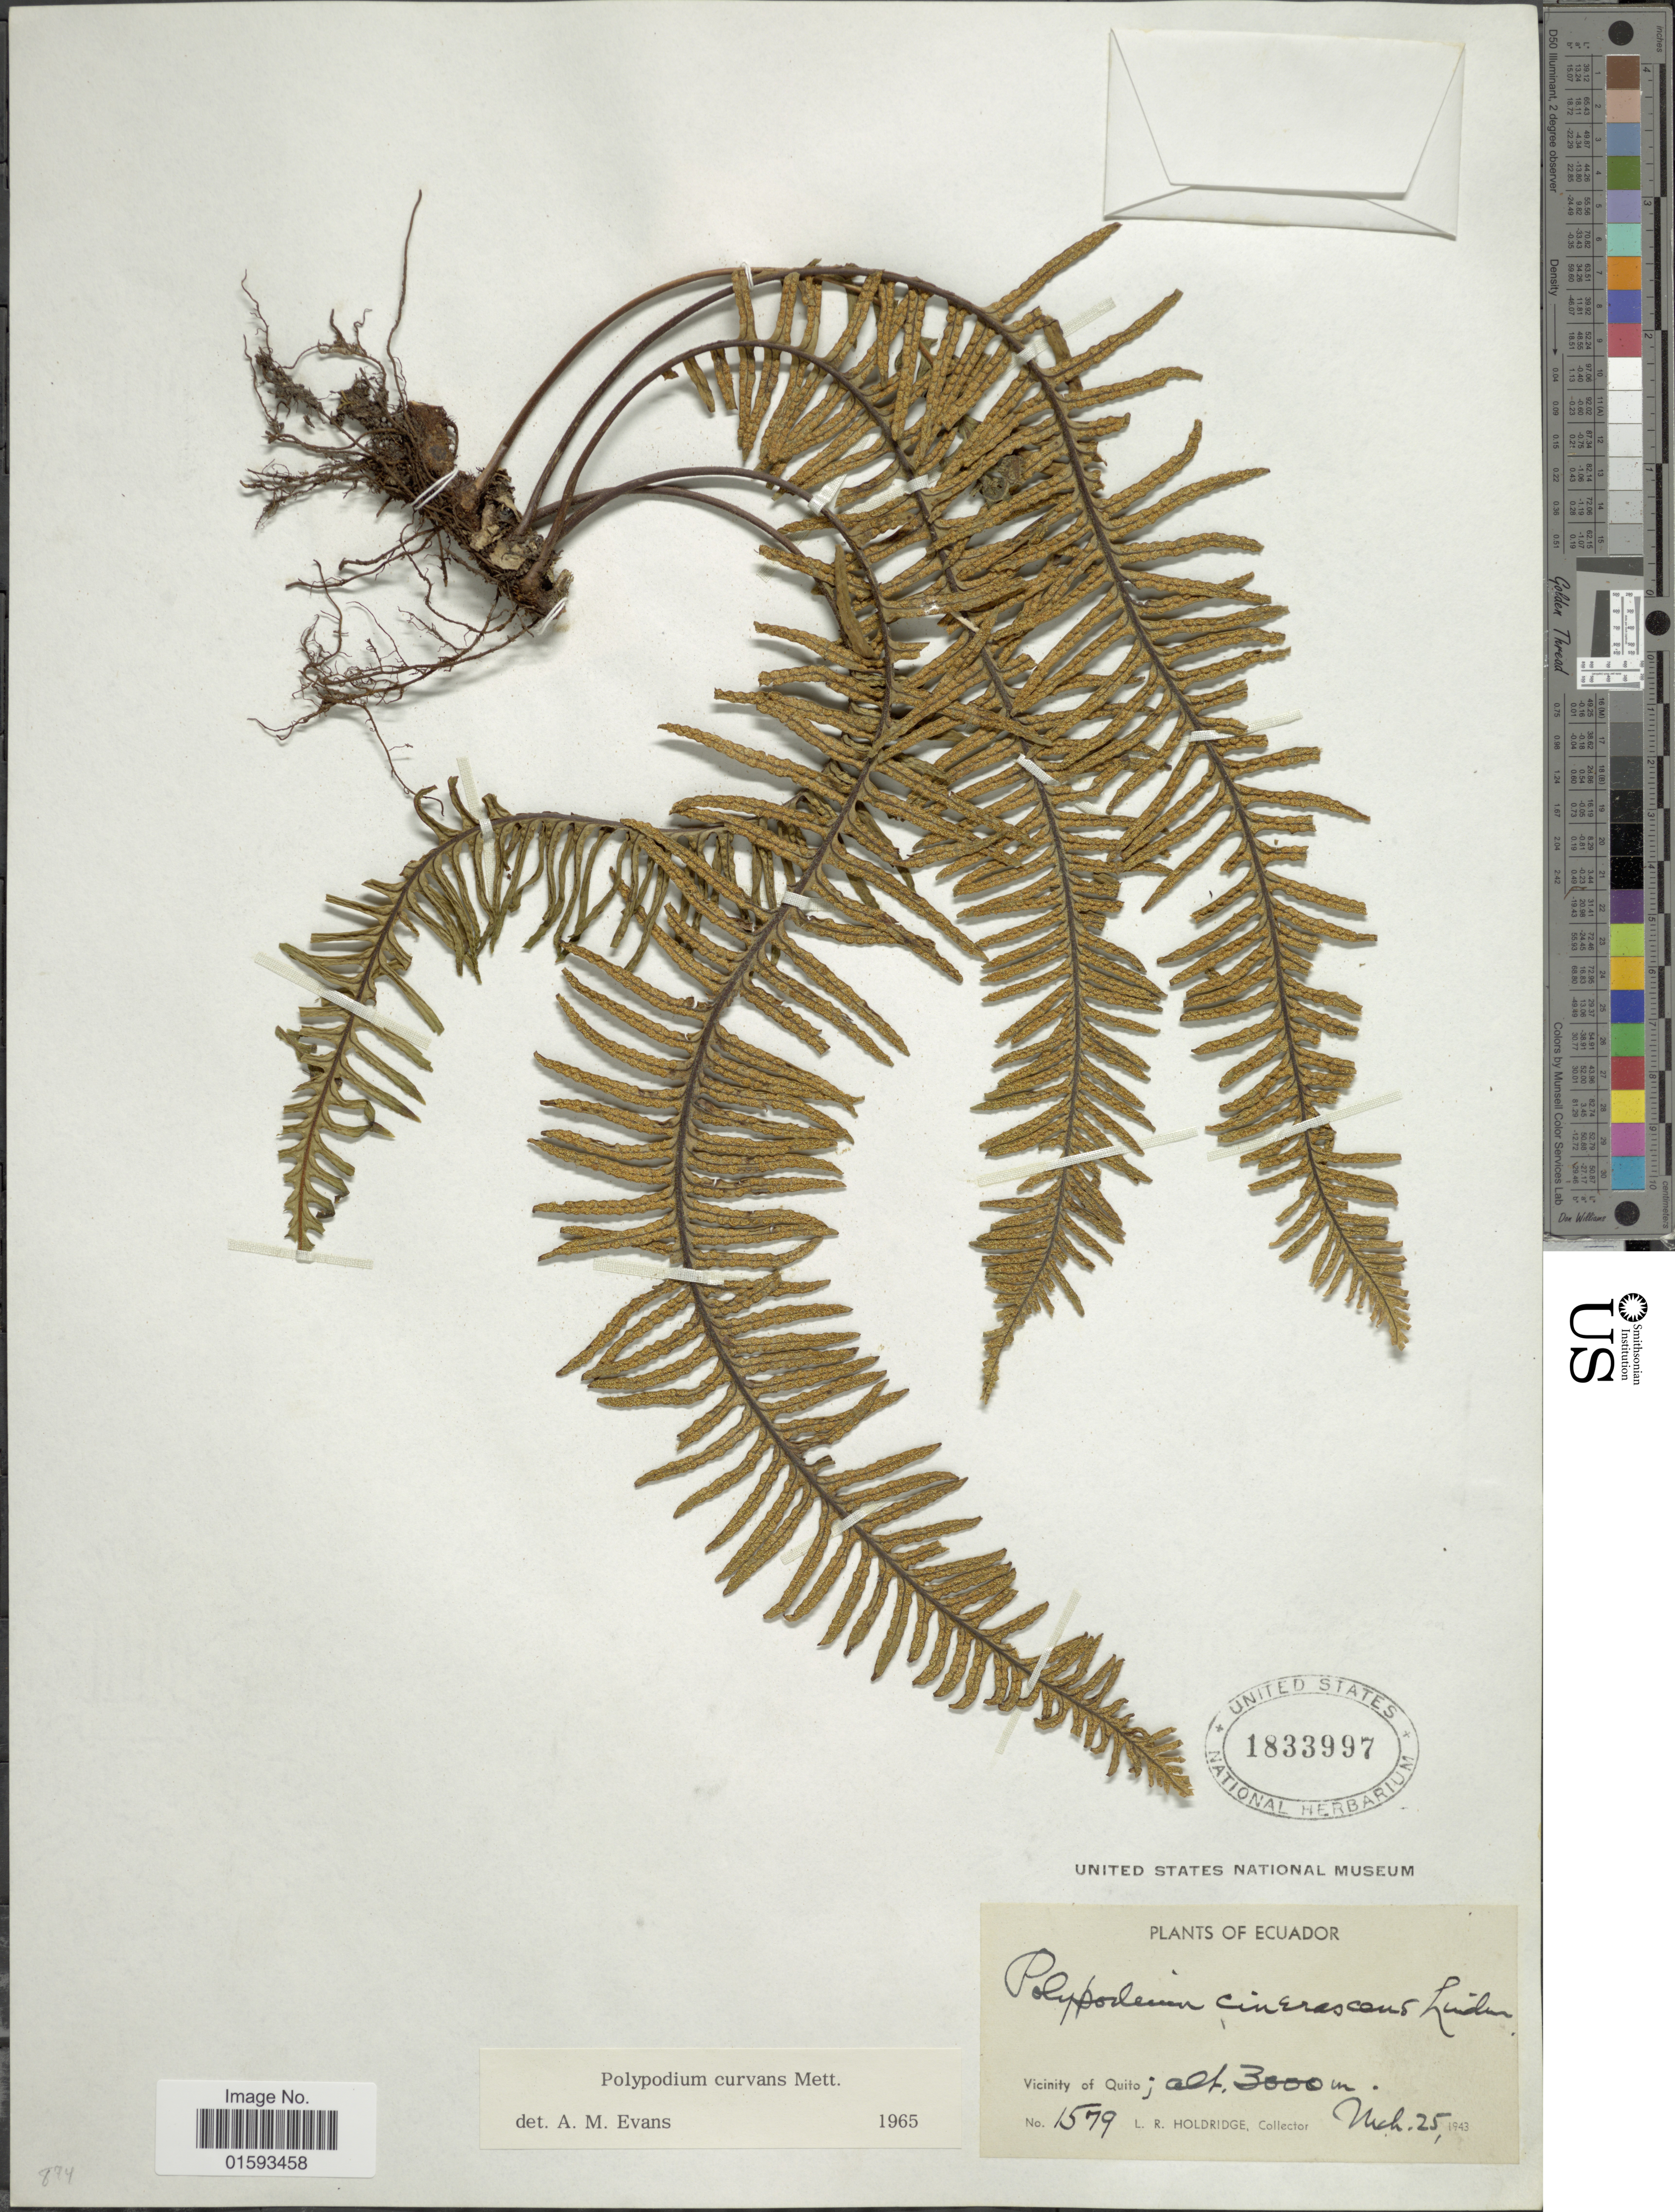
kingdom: Plantae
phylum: Tracheophyta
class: Polypodiopsida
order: Polypodiales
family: Polypodiaceae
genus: Pecluma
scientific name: Pecluma curvans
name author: (Mett.) Price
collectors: L. Holdridge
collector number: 1579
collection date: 1943-03-25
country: Ecuador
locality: Vicinity of Quito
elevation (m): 3000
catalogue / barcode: US 1833997